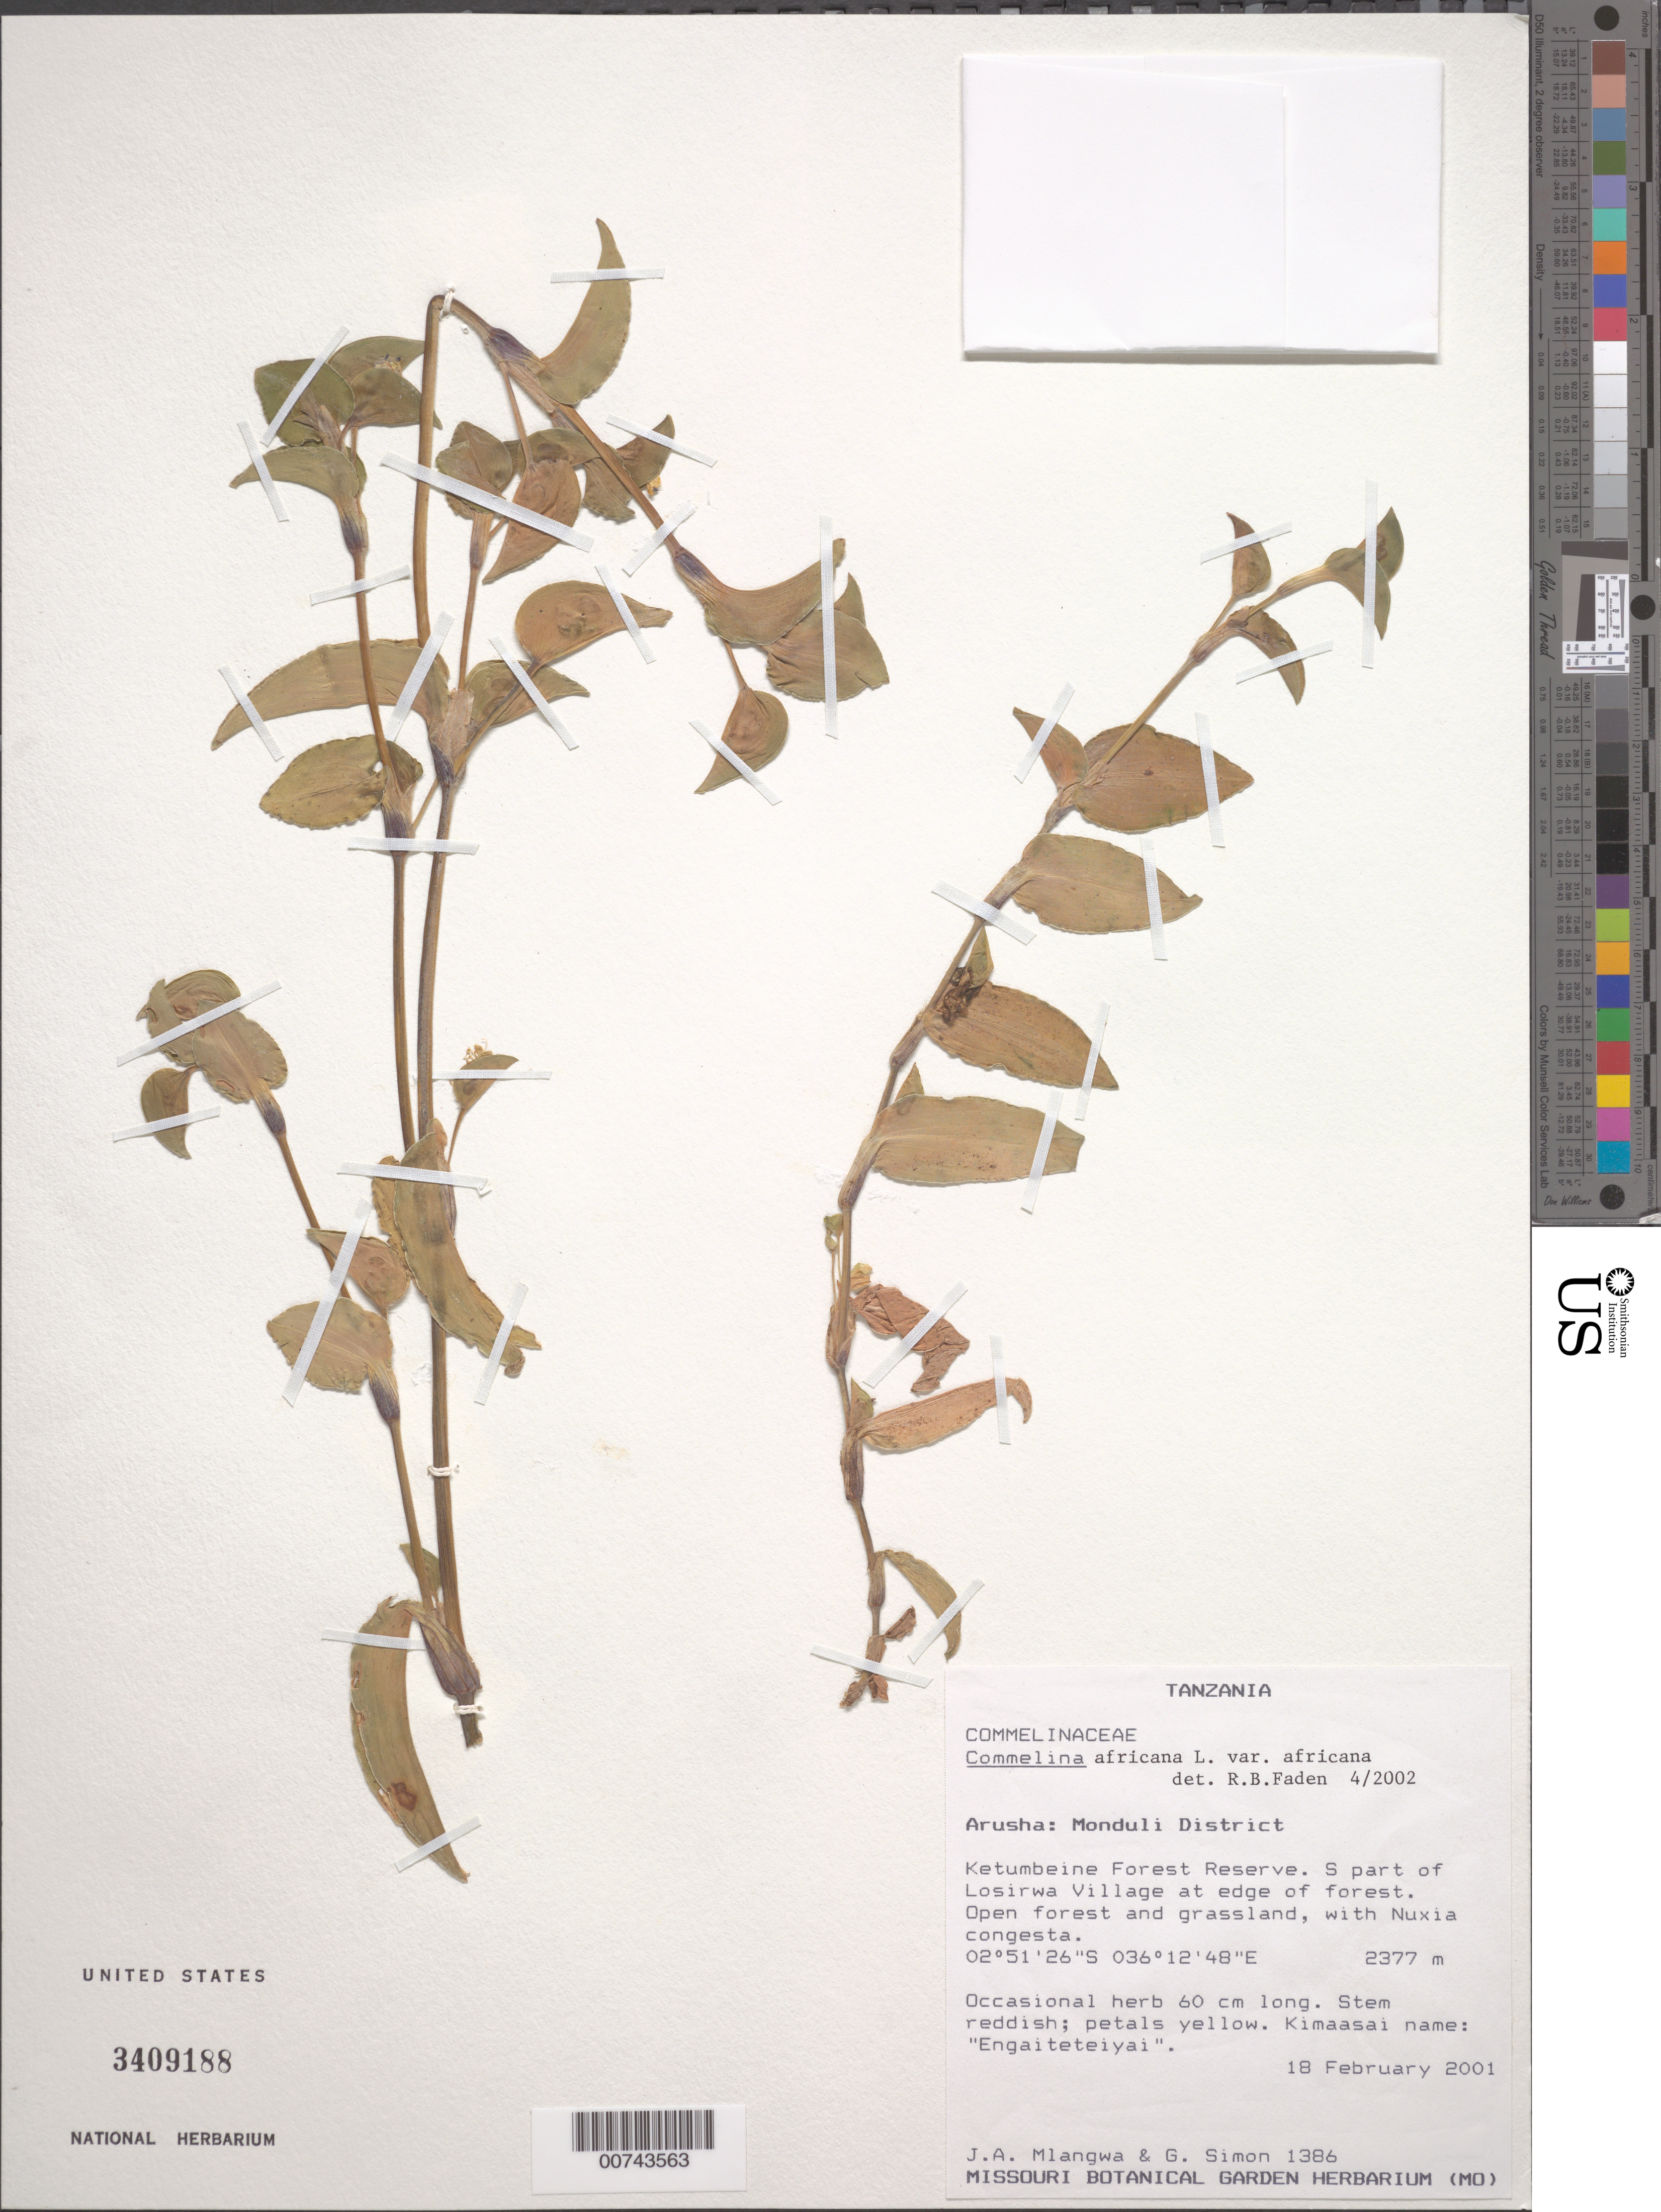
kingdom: Plantae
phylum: Tracheophyta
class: Liliopsida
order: Commelinales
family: Commelinaceae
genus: Commelina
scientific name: Commelina africana var. africana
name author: L.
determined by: Faden, Robert B., (US), Smithsonian Institution - National Museum of Natural History (UNITED STATES)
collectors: J. Mlangwa & G. Simon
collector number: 1386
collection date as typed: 18 Feb 2001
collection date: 2001-02-18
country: Tanzania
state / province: Arusha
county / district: Monduli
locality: Ketumbeine Forest Reserve. S part of Losirwa Village.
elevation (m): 2377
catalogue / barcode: US 3409188